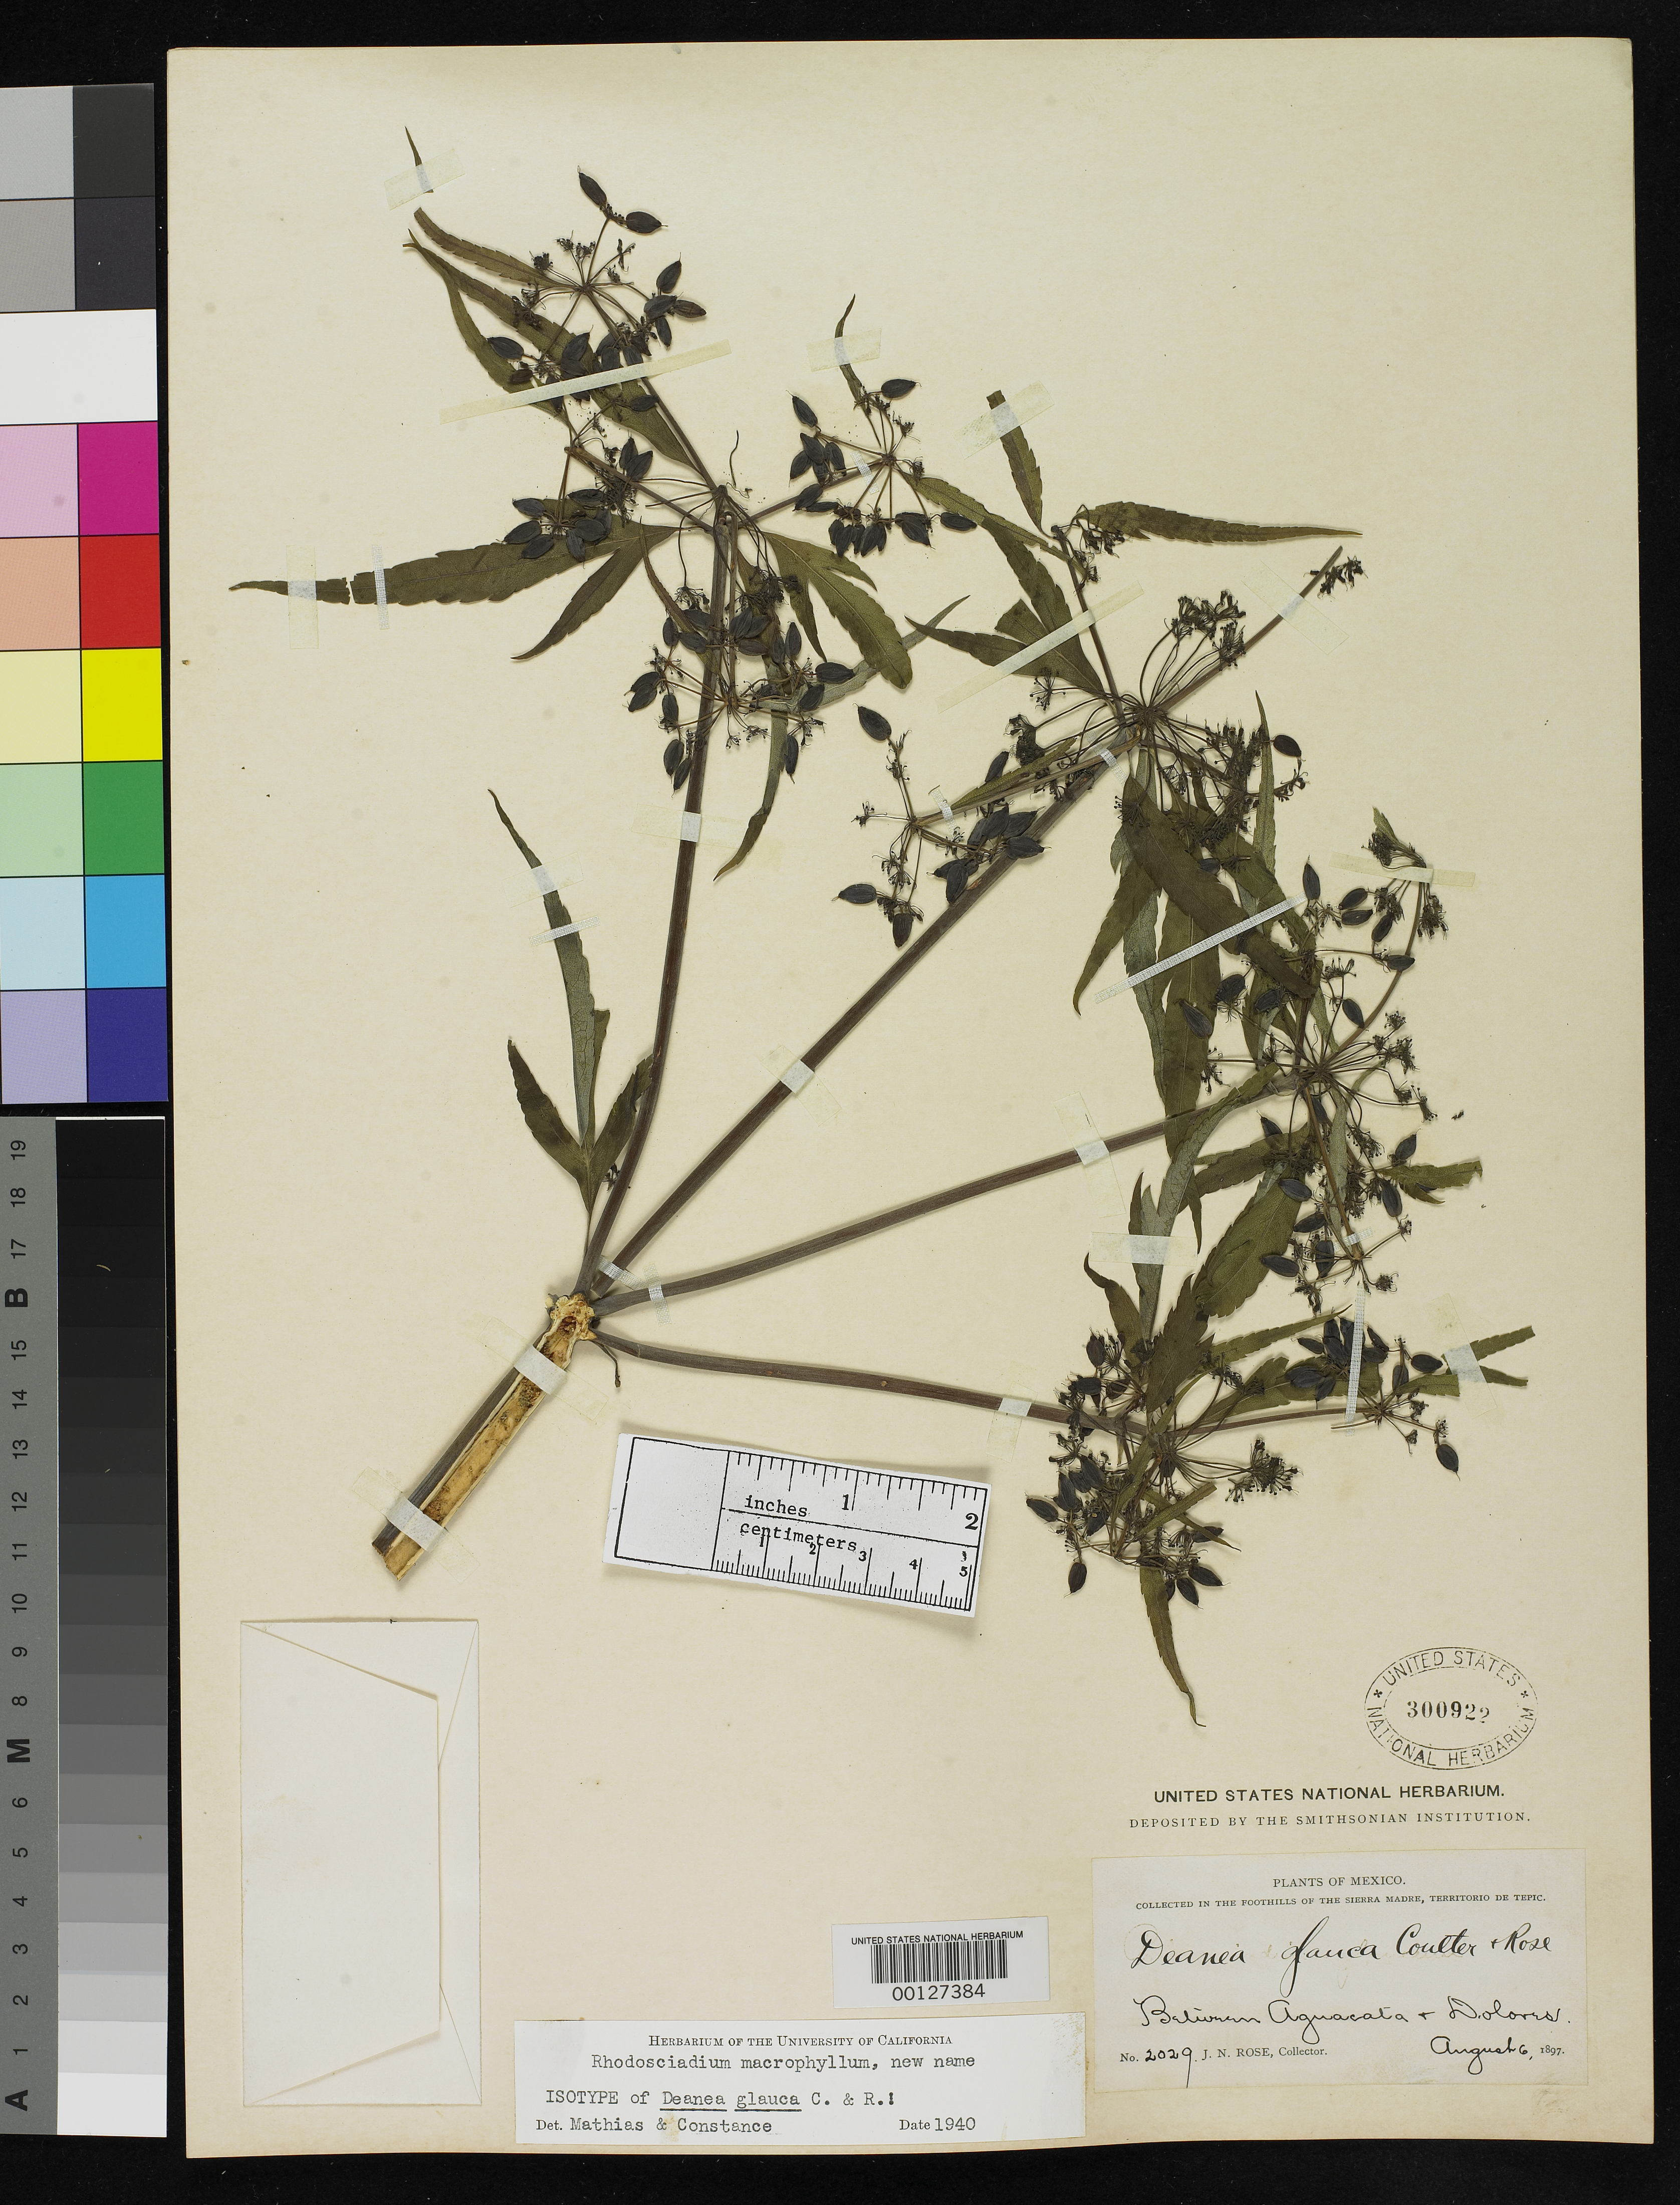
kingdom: Plantae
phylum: Tracheophyta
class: Magnoliopsida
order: Apiales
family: Apiaceae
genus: Deanea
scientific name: Deanea glauca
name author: J.M. Coult. & Rose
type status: Isotype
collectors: J. N. Rose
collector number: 2029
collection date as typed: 06 Aug 1897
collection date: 1897-08-06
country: Mexico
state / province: Nayarit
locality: Between Aguacata and Dolores.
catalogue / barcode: US 300922